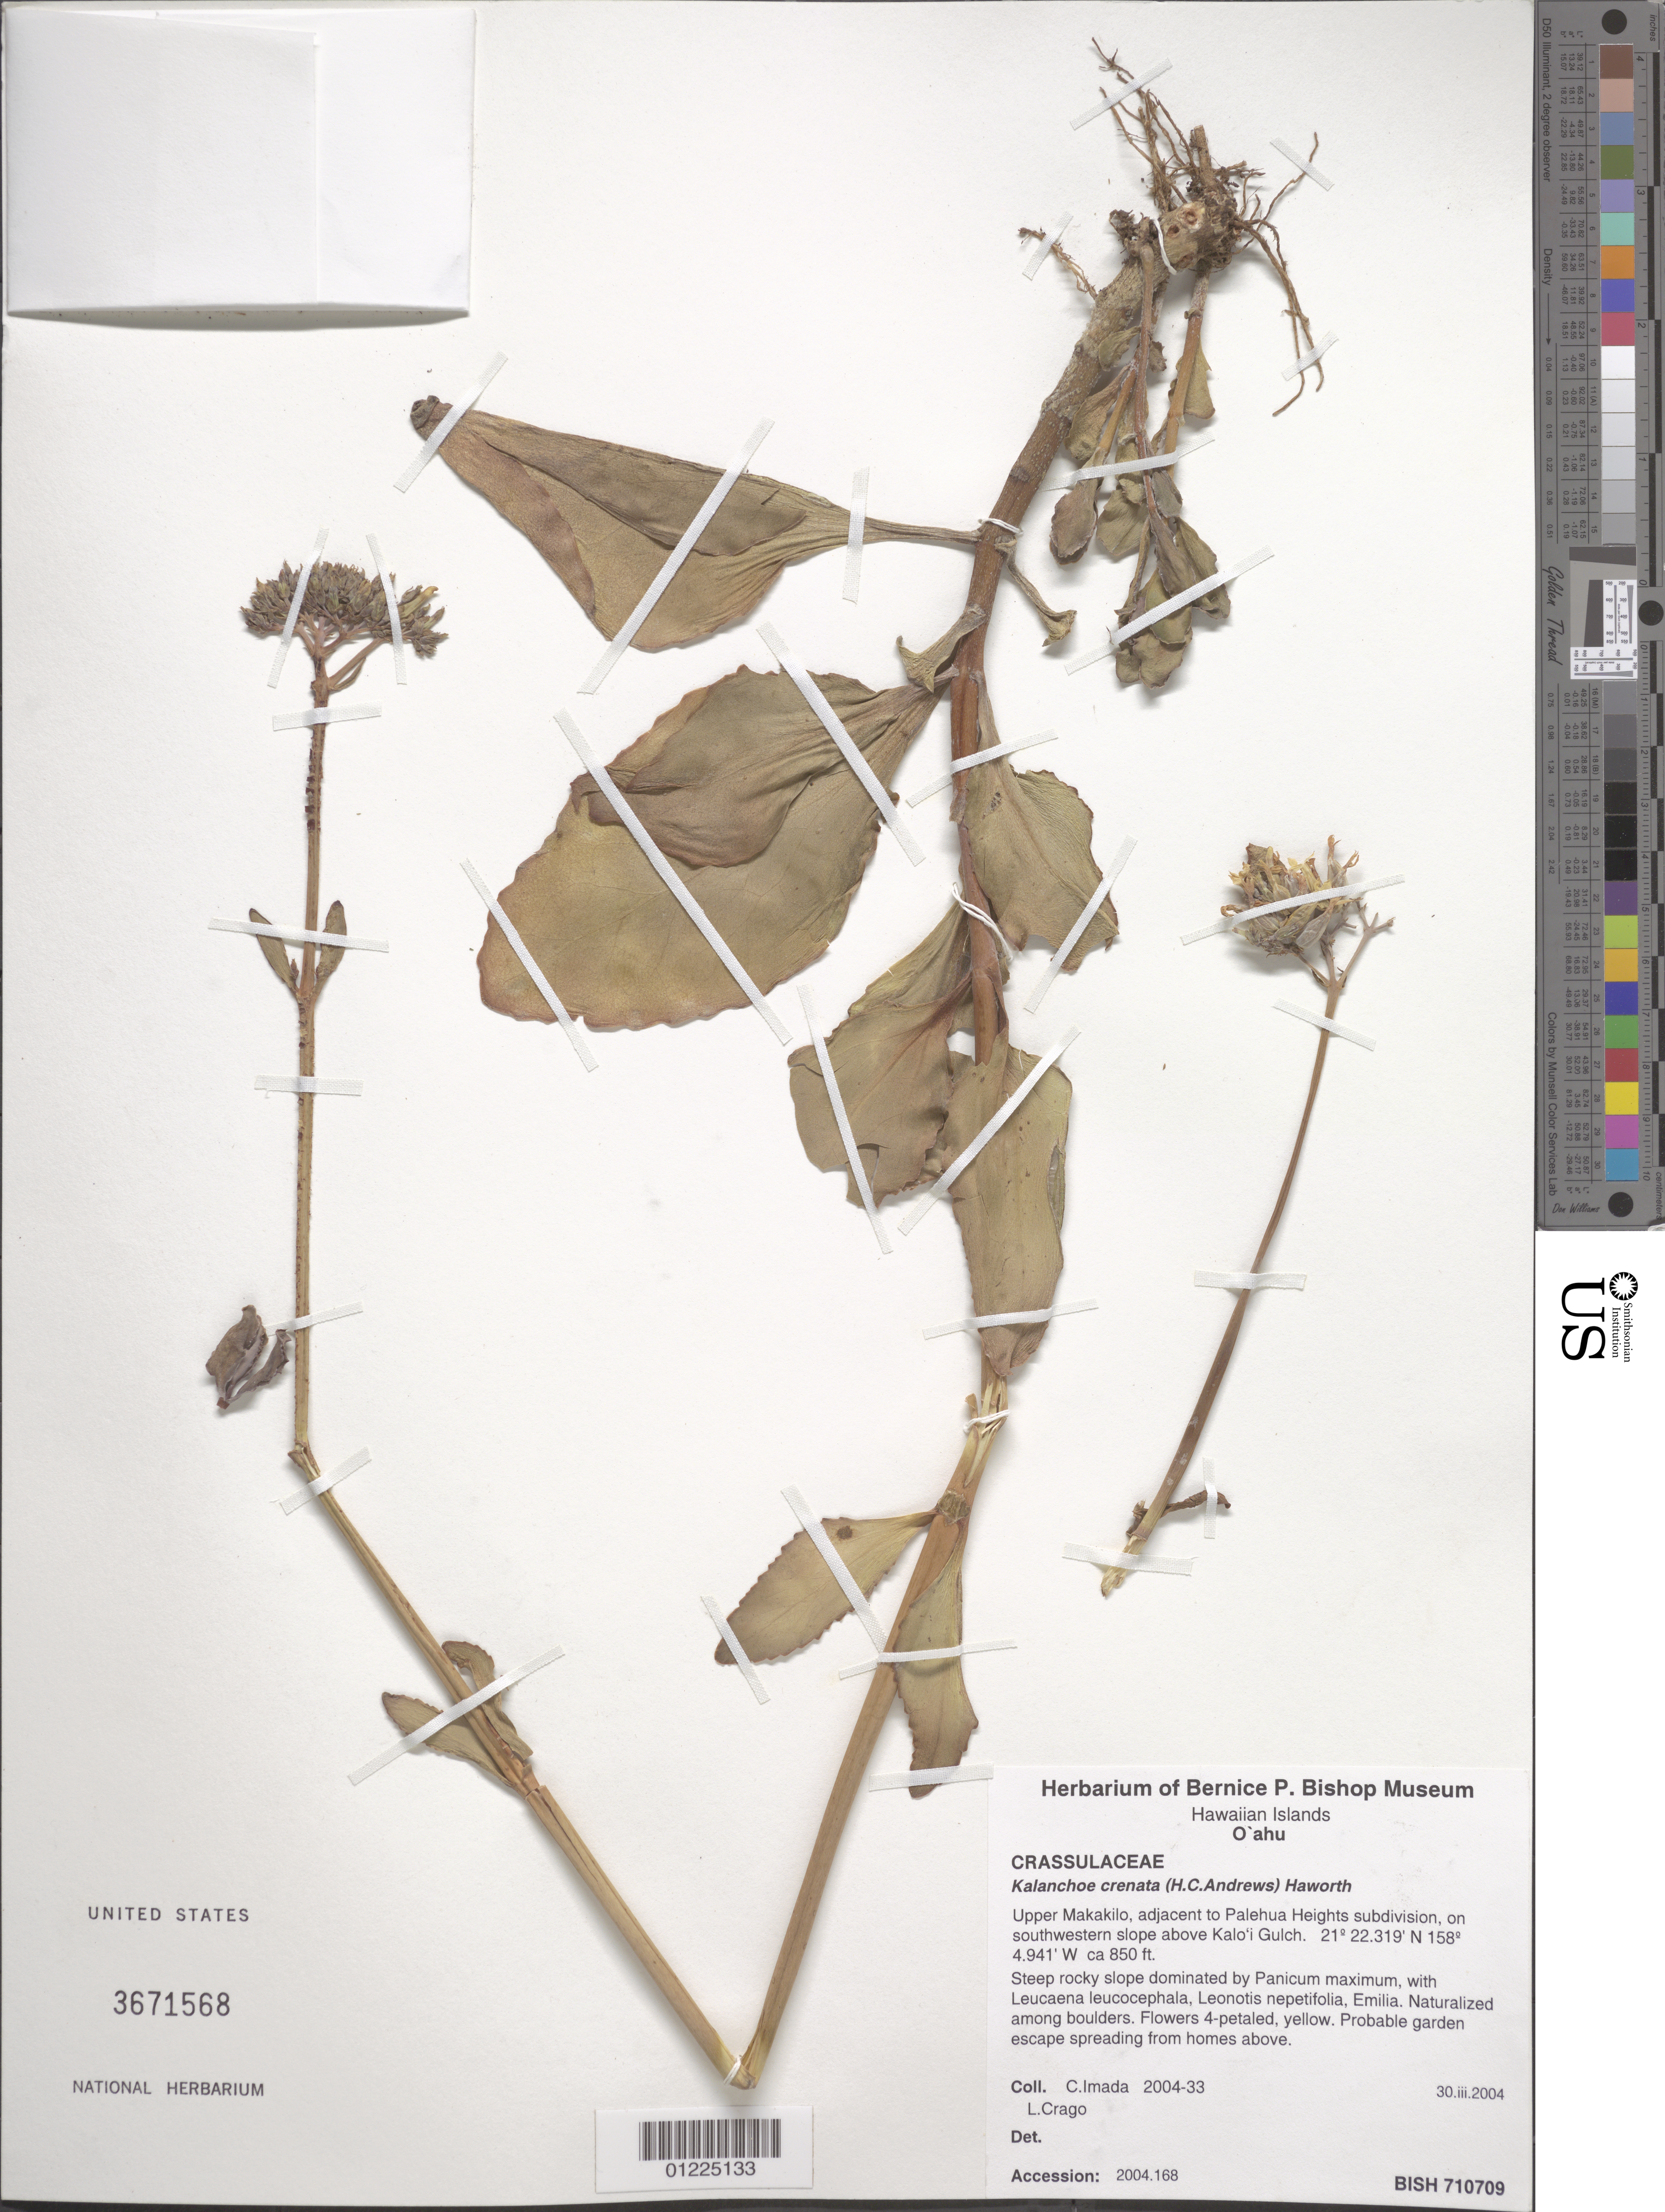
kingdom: Plantae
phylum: Tracheophyta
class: Magnoliopsida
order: Saxifragales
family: Crassulaceae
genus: Kalanchoe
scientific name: Kalanchoe crenata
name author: (Andrews) Haw.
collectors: C. Imada & L. Crago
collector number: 2004-33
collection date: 2004-03-30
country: United States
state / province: Hawaii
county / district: Honolulu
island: Oahu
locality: Upper Makakilo, adjacent to Palehua Heights subdivision, SW slope above Kalo'i Gulch.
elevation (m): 259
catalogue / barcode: US 3671568